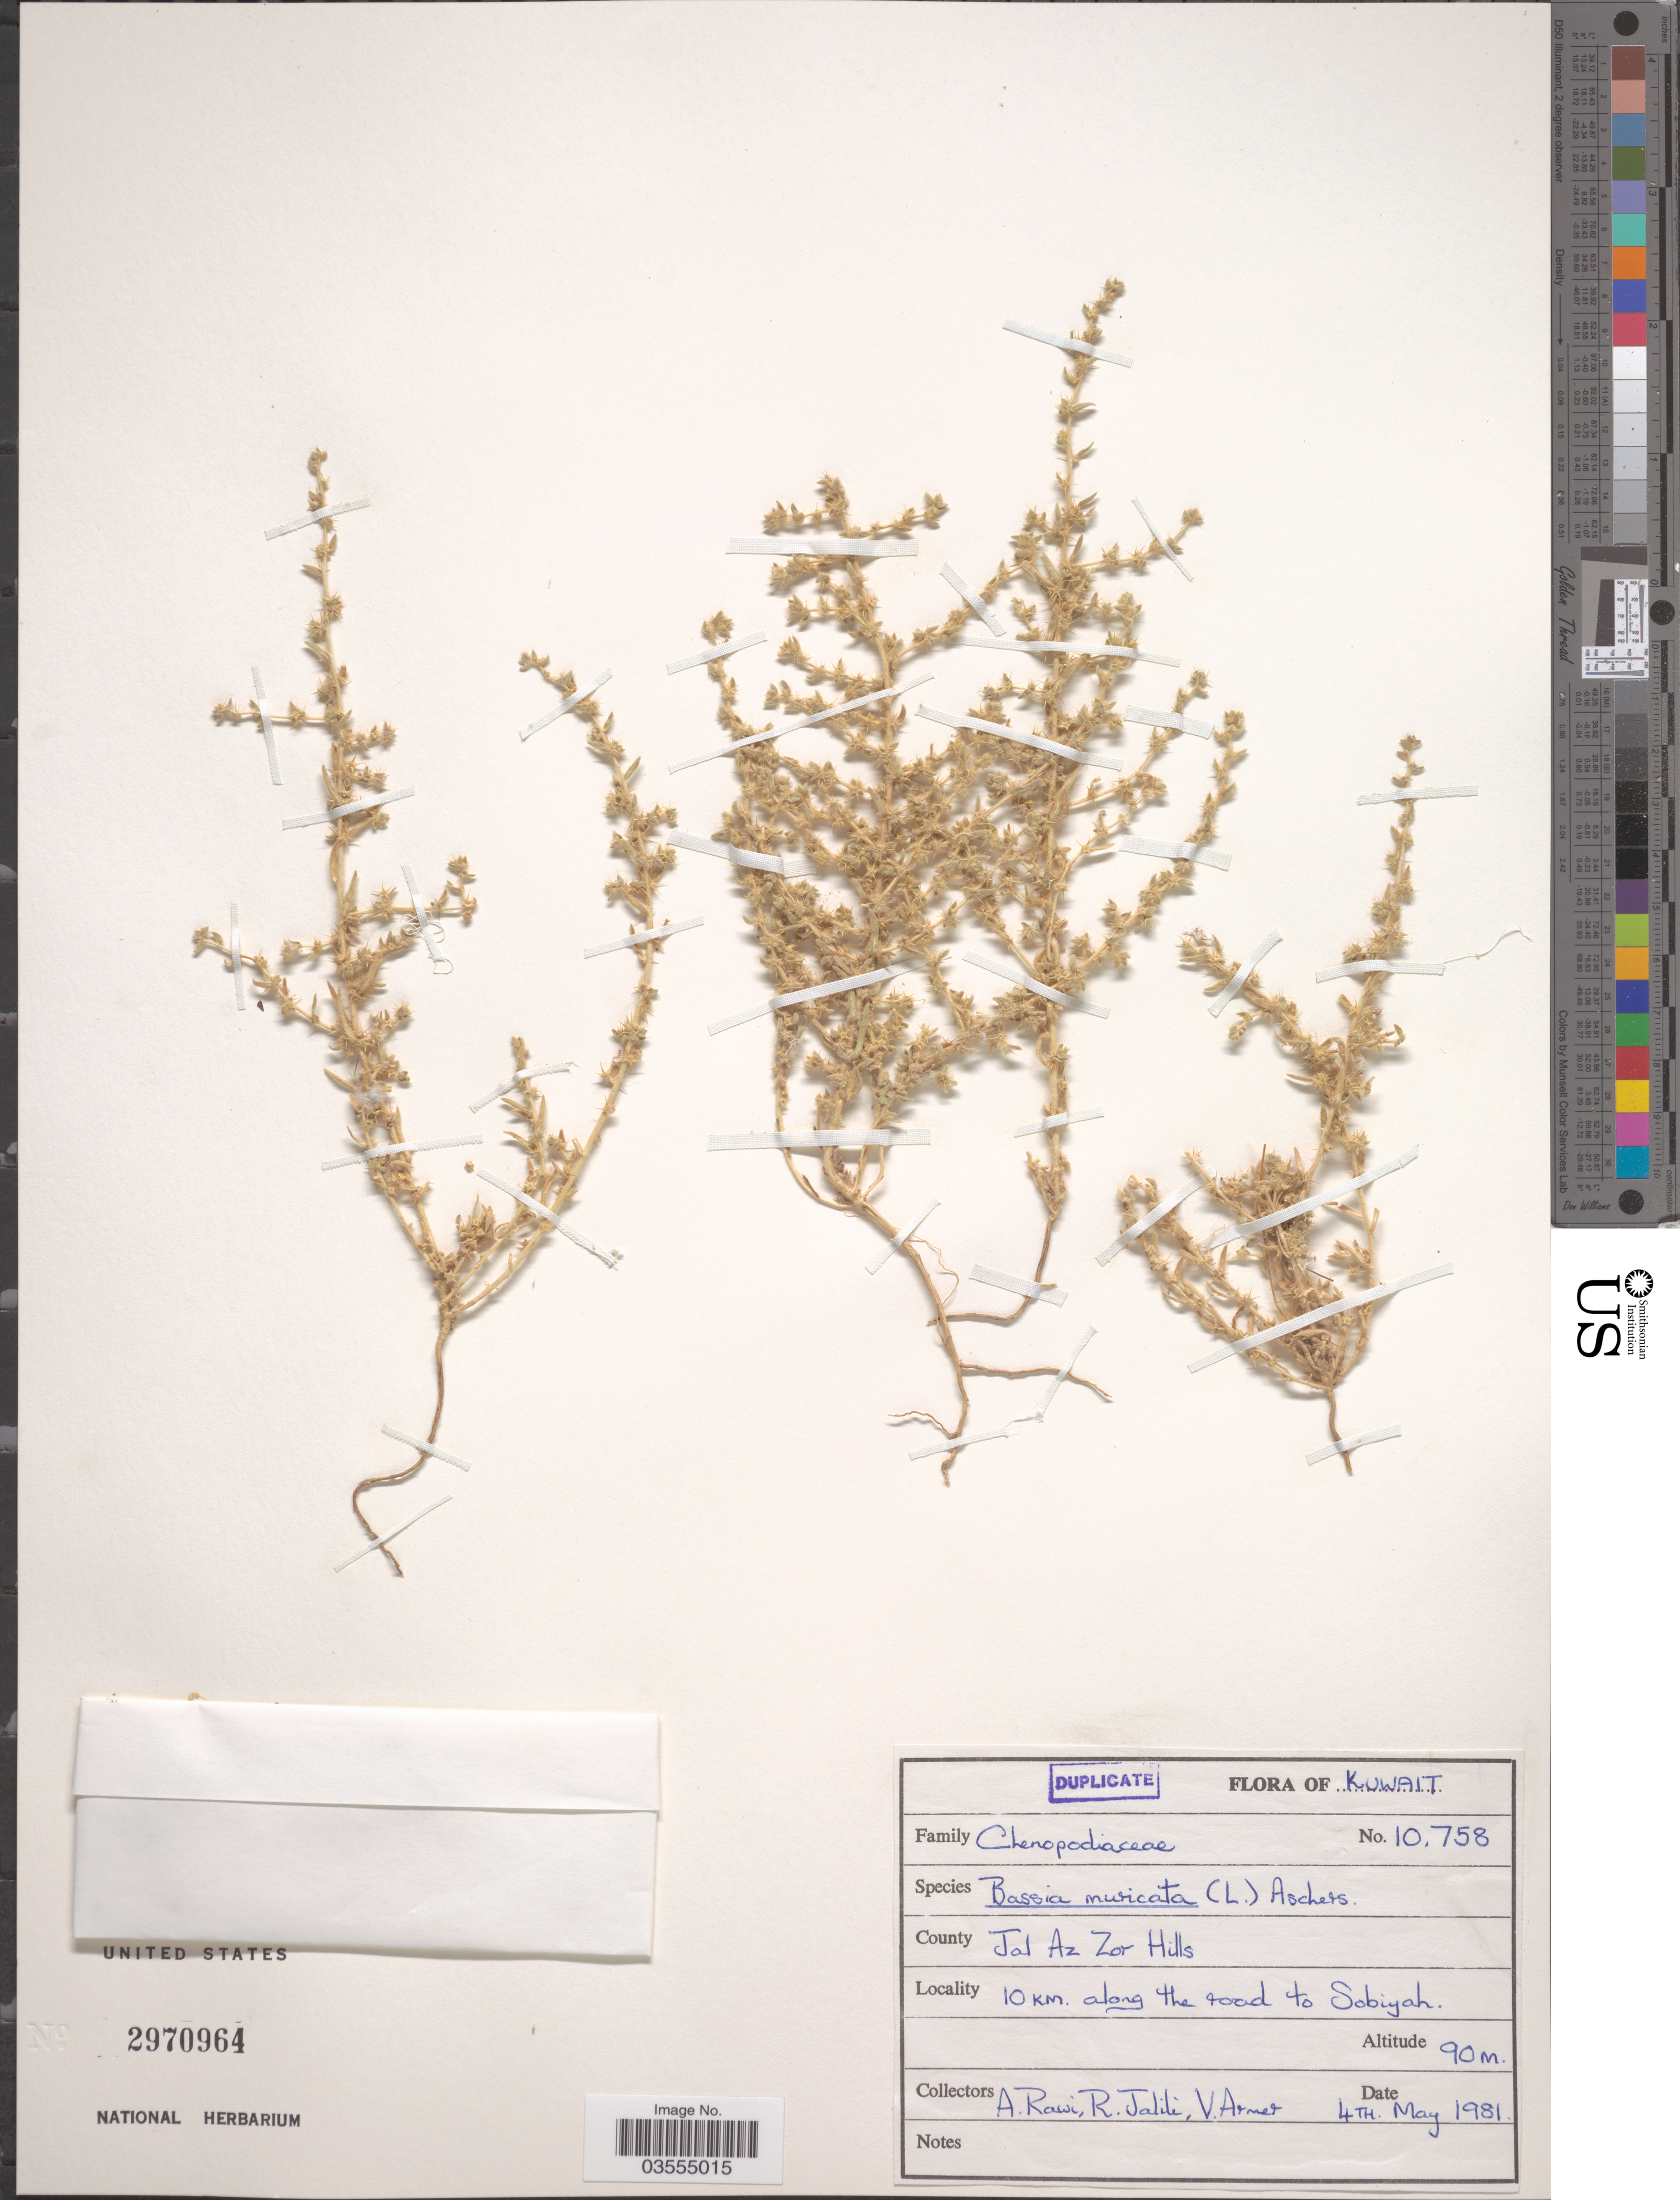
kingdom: Plantae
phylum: Tracheophyta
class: Magnoliopsida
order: Caryophyllales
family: Amaranthaceae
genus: Bassia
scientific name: Bassia muricata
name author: (L.) Asch.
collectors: A. Rawi, R. Jalili & V. Armet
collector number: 10758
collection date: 1981-05-04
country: Kuwait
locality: County Jal Az Zor Hills. 10 km. along the road to Sobiyah.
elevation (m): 90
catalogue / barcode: US 2970964